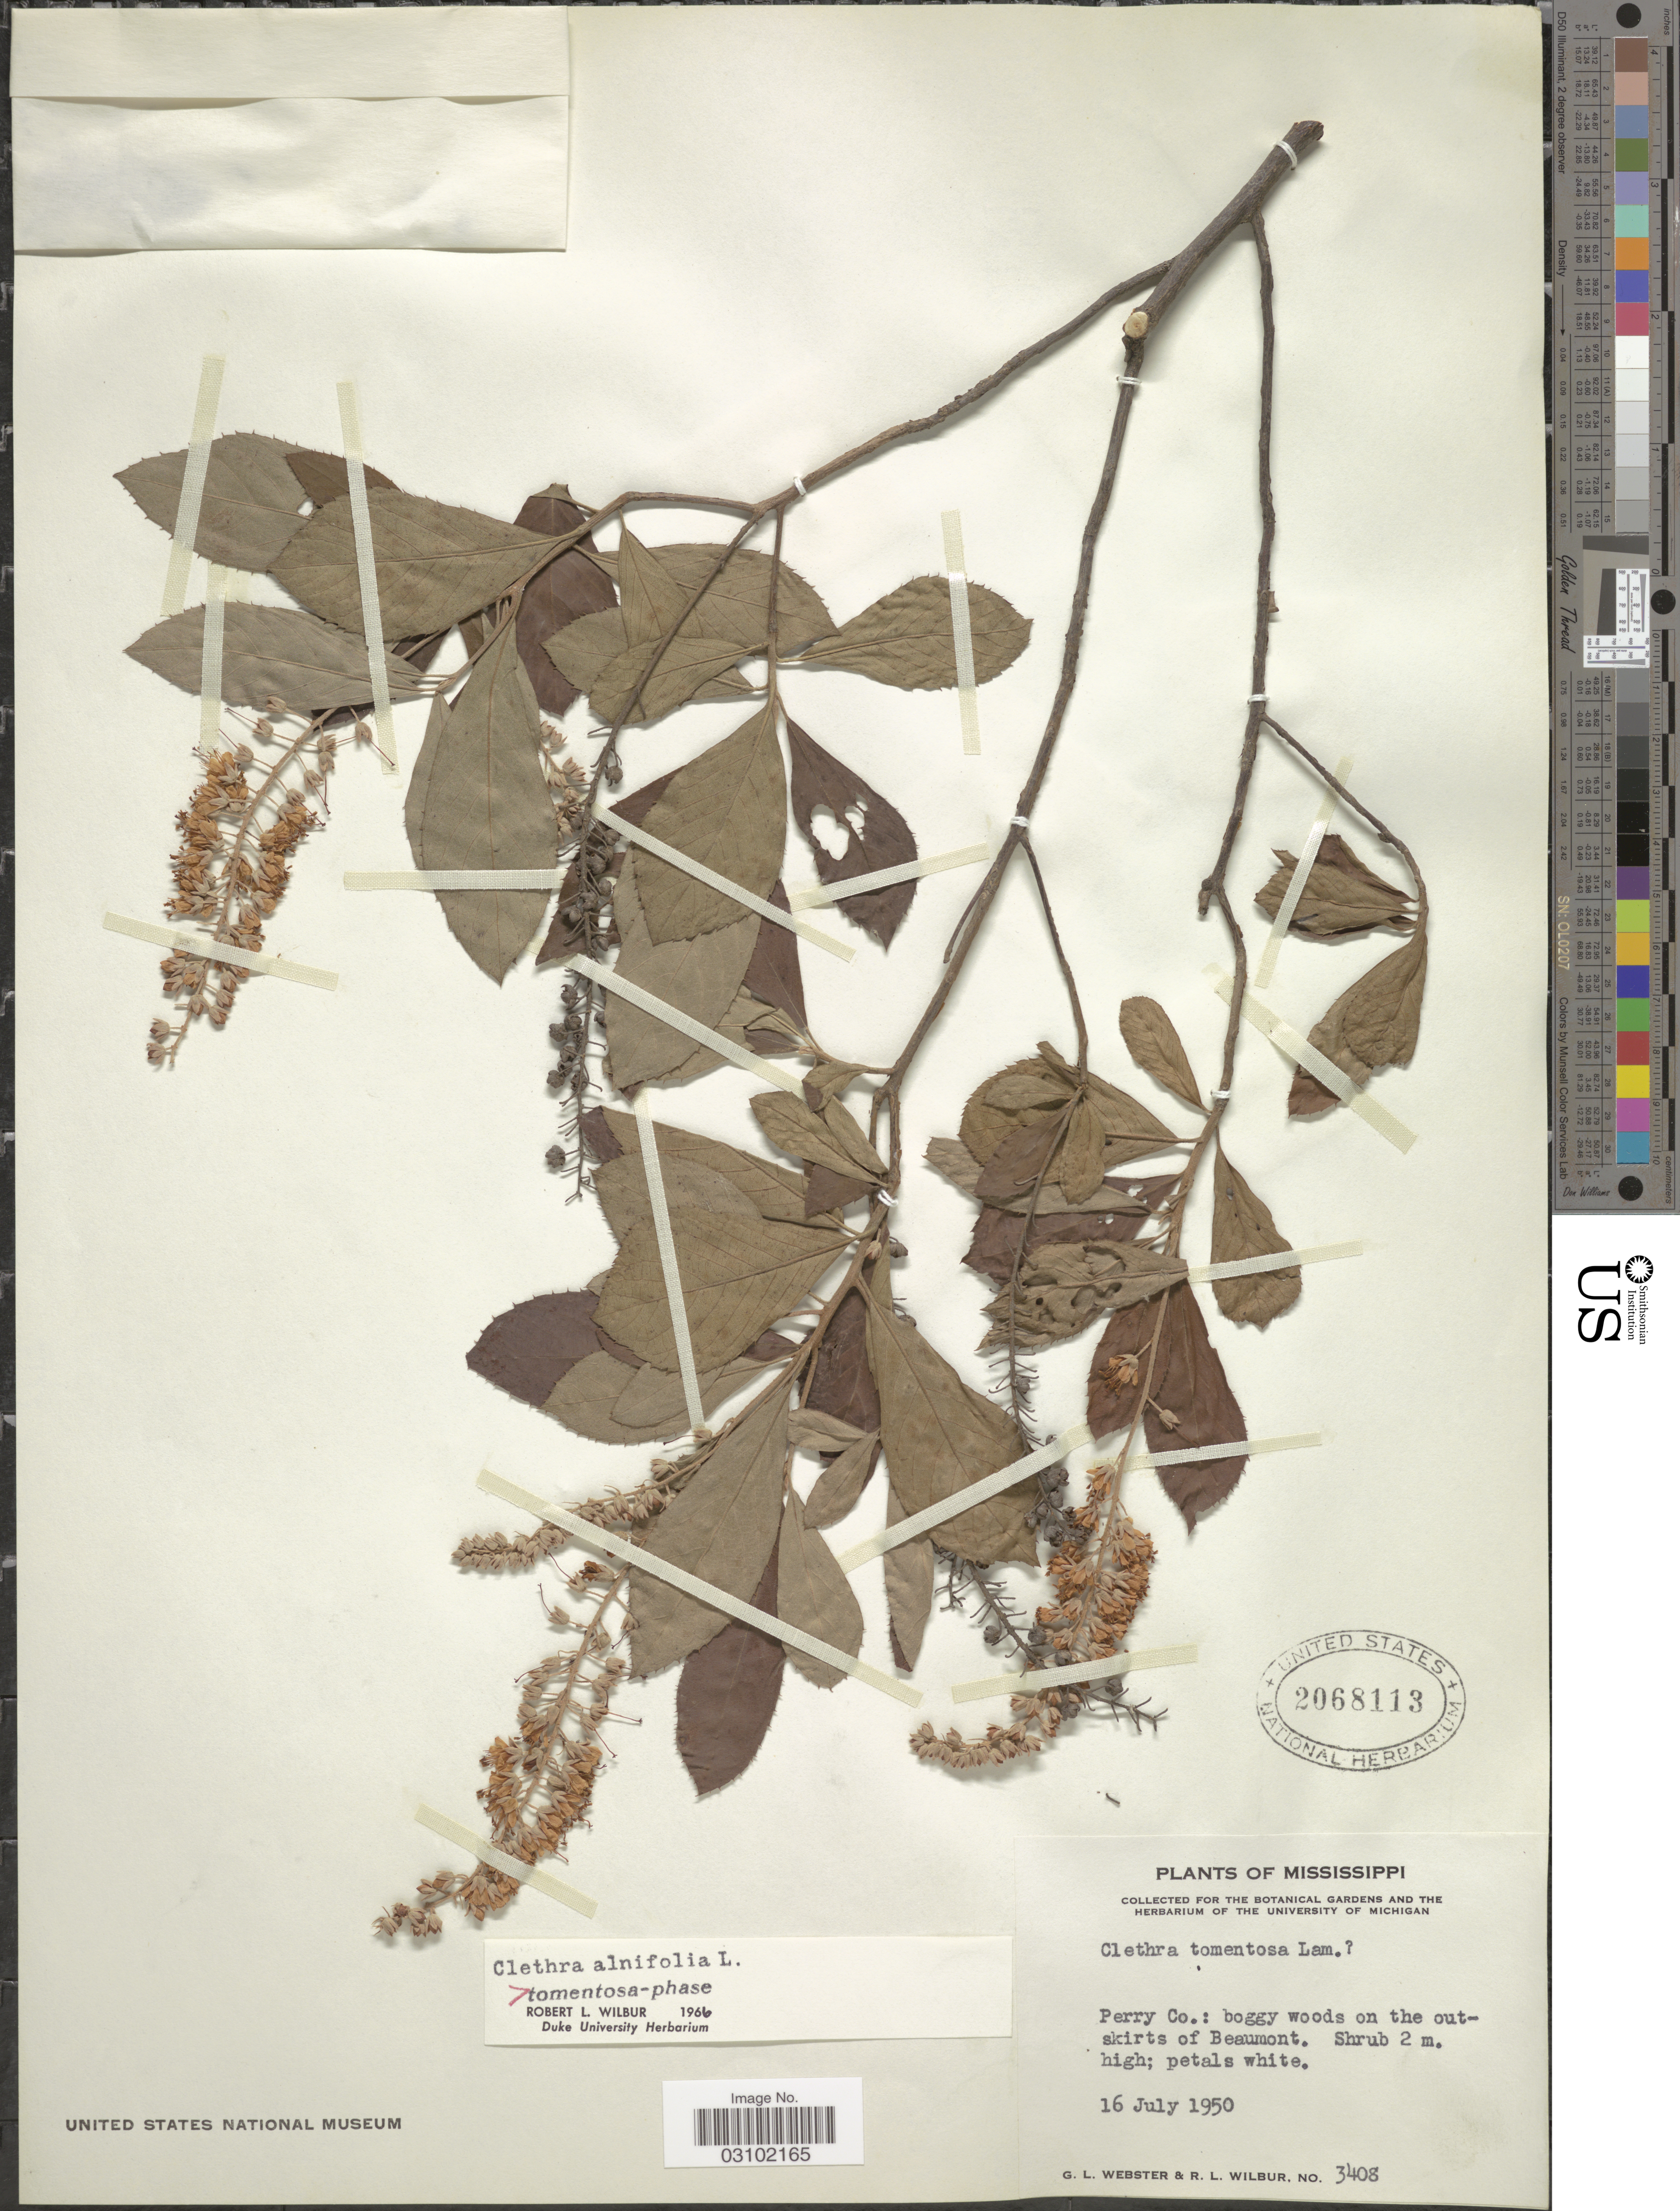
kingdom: Plantae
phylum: Tracheophyta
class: Magnoliopsida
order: Ericales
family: Clethraceae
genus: Clethra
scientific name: Clethra alnifolia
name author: L.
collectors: G. L. Webster & R. L. Wilbur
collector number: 3408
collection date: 1950-07-16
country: United States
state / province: Mississippi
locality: Perry Co.: boggy woods on the outskirts of Beaumont.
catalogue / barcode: US 2068113